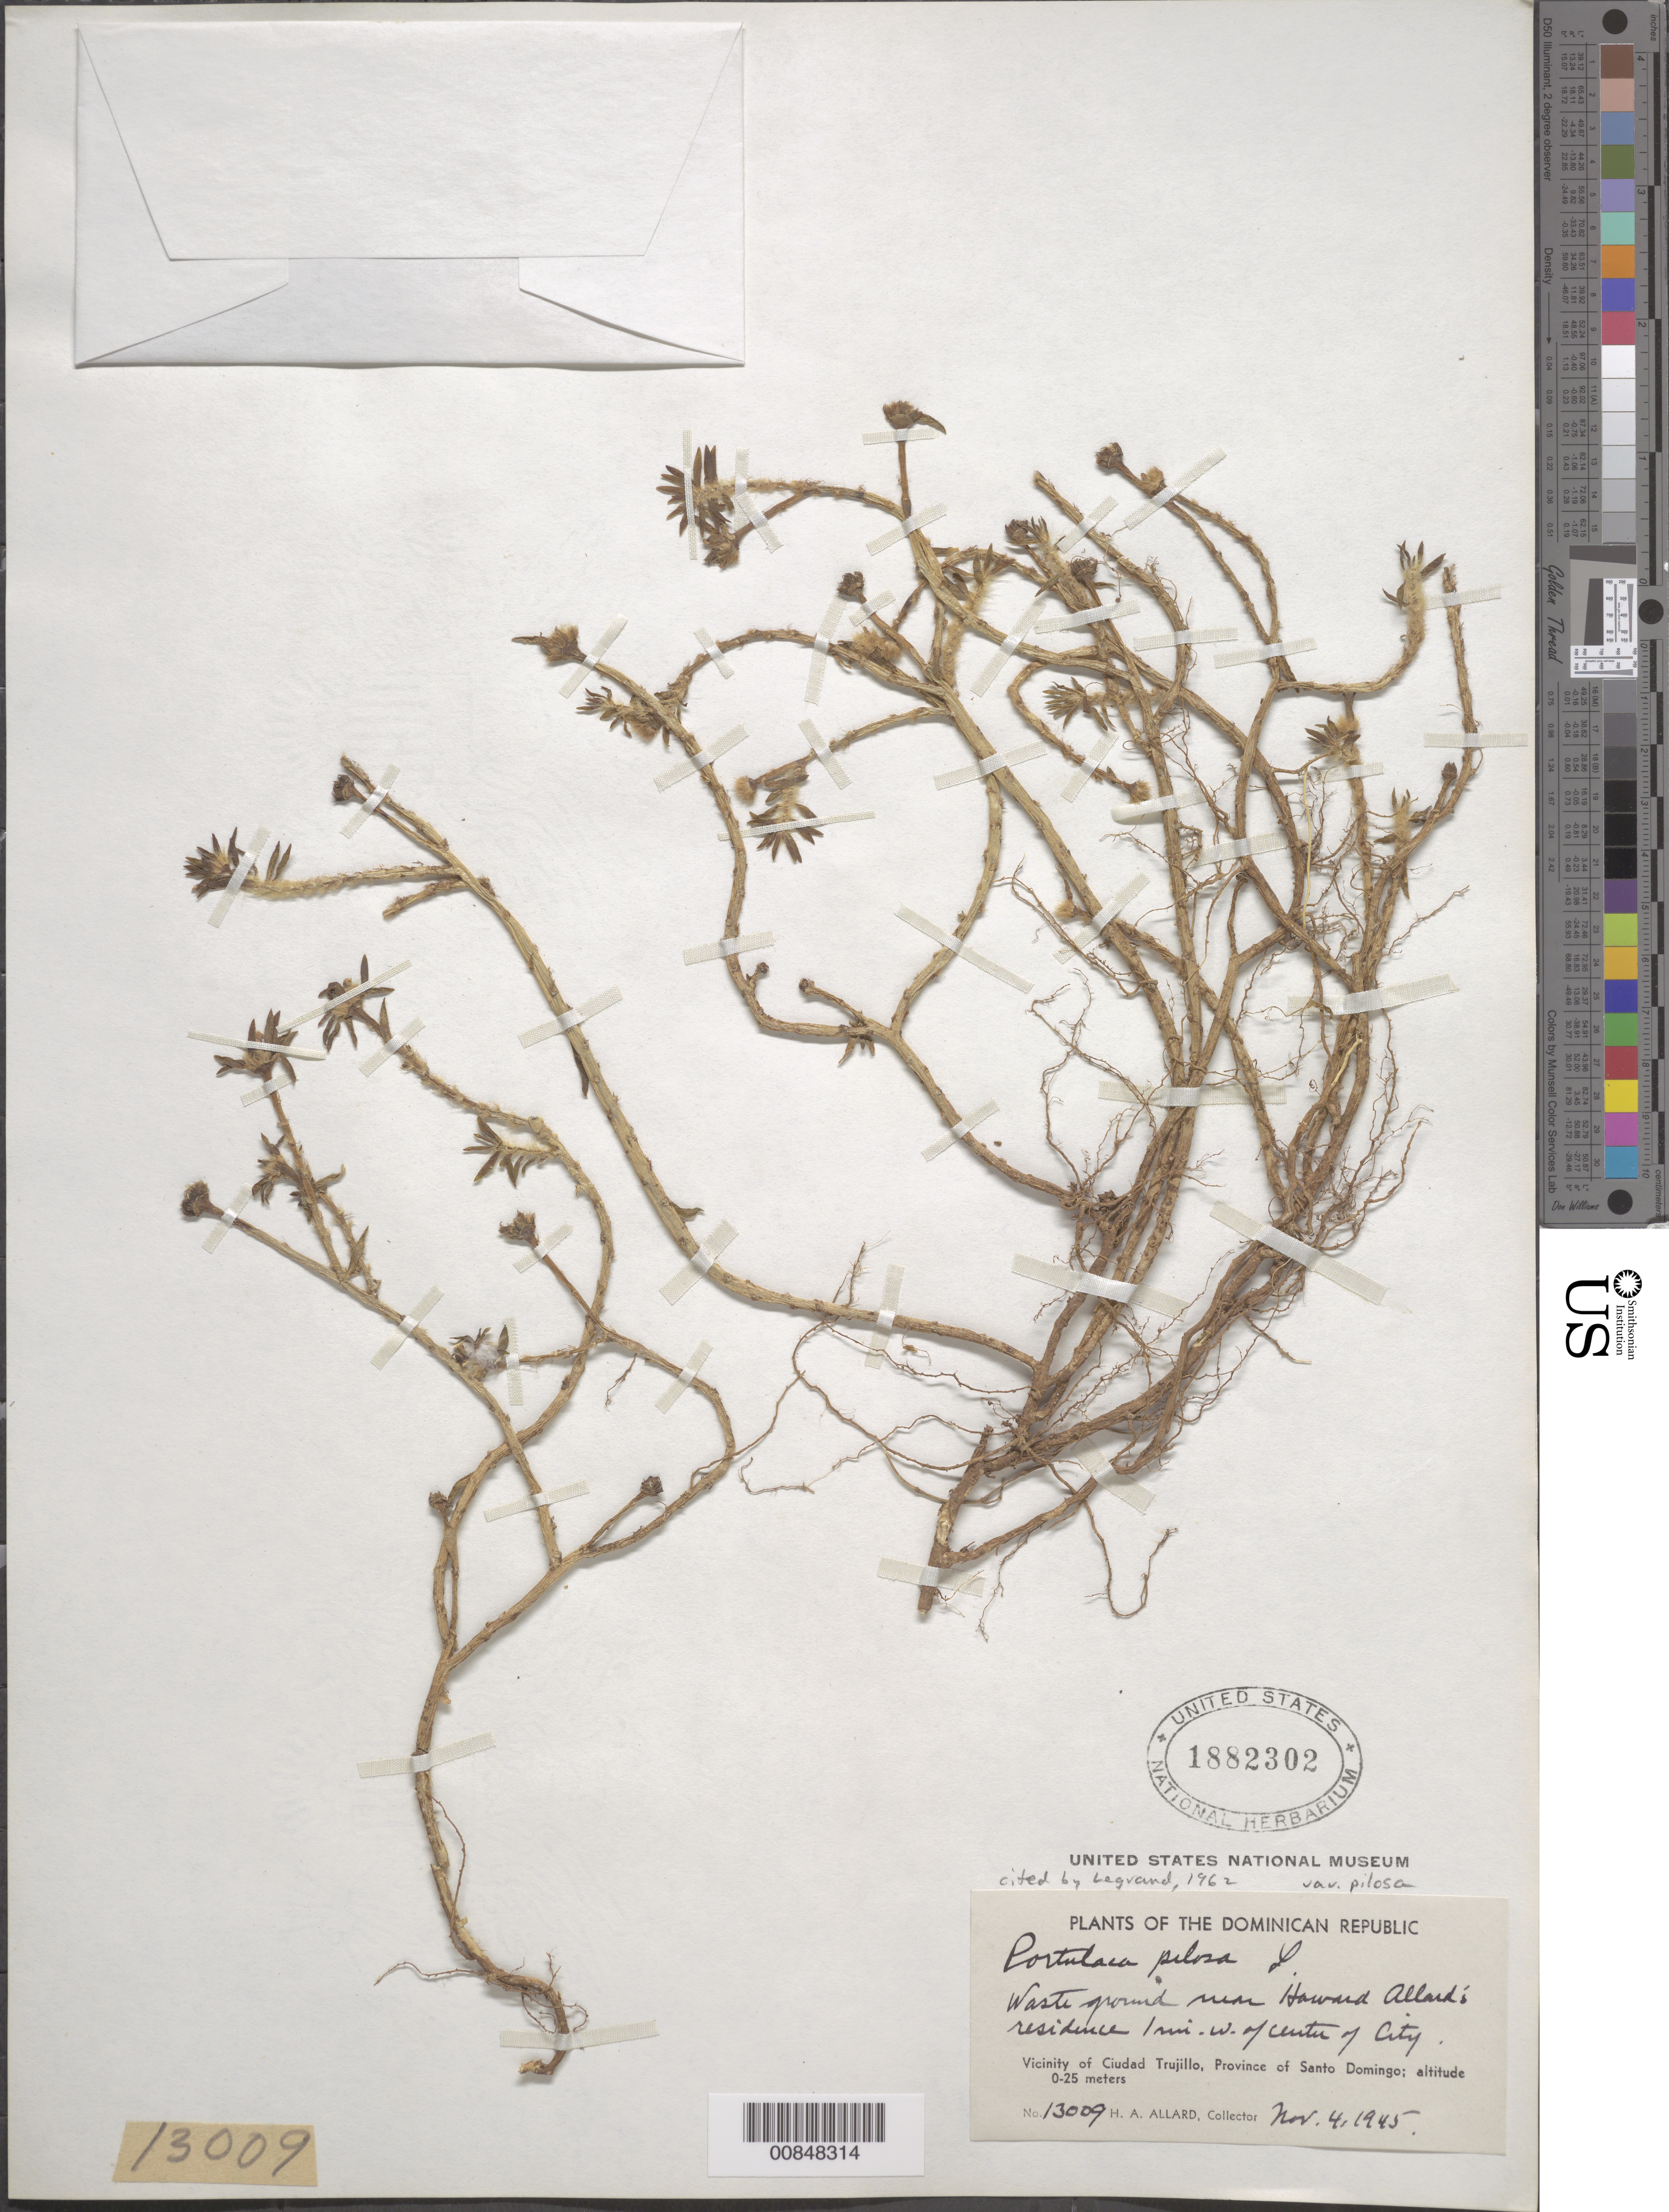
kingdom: Plantae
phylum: Tracheophyta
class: Magnoliopsida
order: Caryophyllales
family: Portulacaceae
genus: Portulaca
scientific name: Portulaca pilosa var. pilosa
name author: L.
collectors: H. A. Allard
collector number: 13009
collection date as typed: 04 Nov 1945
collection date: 1945-11-04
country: Dominican Republic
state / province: Distrito Nacional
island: Hispaniola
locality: Vicinity of Ciudad Trujillo, Province of Santo Domingo (obsolete). Near Howard Allard's residence, 1 mi. W of center of city.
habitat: Waste ground.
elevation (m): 0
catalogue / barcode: US 1882302